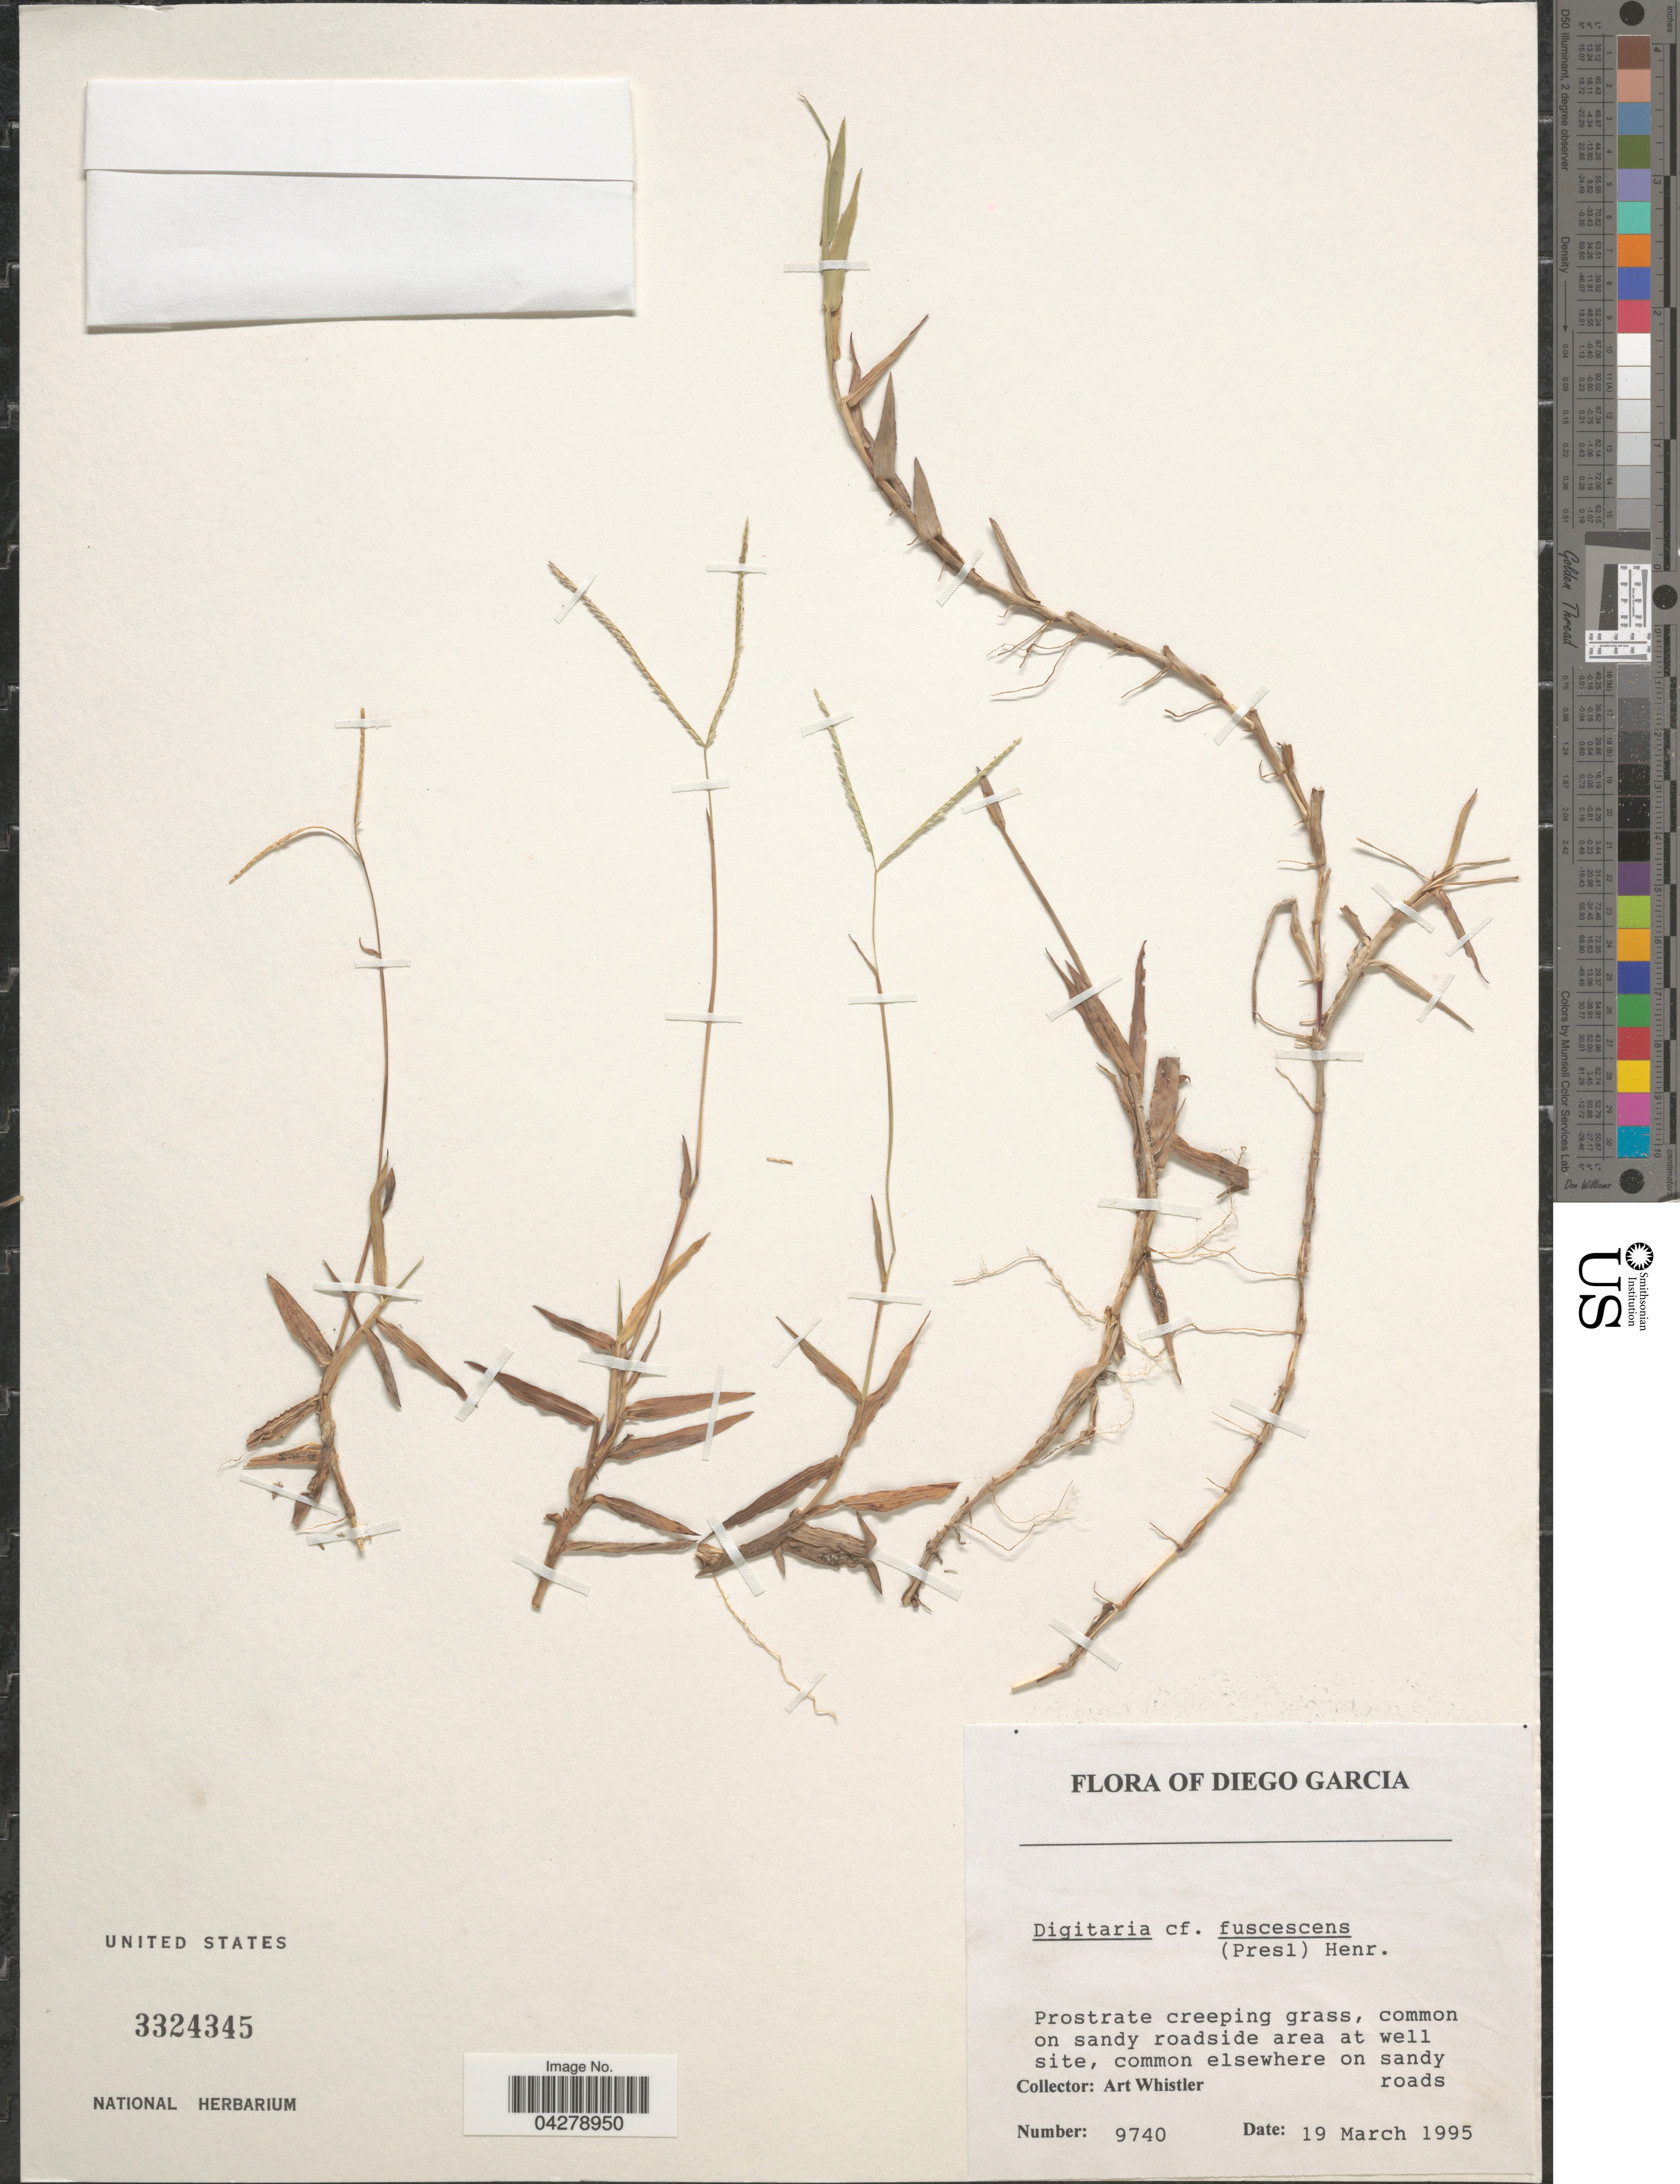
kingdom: Plantae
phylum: Tracheophyta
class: Liliopsida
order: Poales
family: Poaceae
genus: Digitaria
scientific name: Digitaria fuscescens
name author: (J. Presl) Henr.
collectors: A. Whistler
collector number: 9740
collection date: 1995-03-19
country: British Indian Ocean Territory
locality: Diego Garcia. Prostrate creeping grass, common on sandy roadside area at well site, common elsewhere on sandy roads.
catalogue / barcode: US 3324345